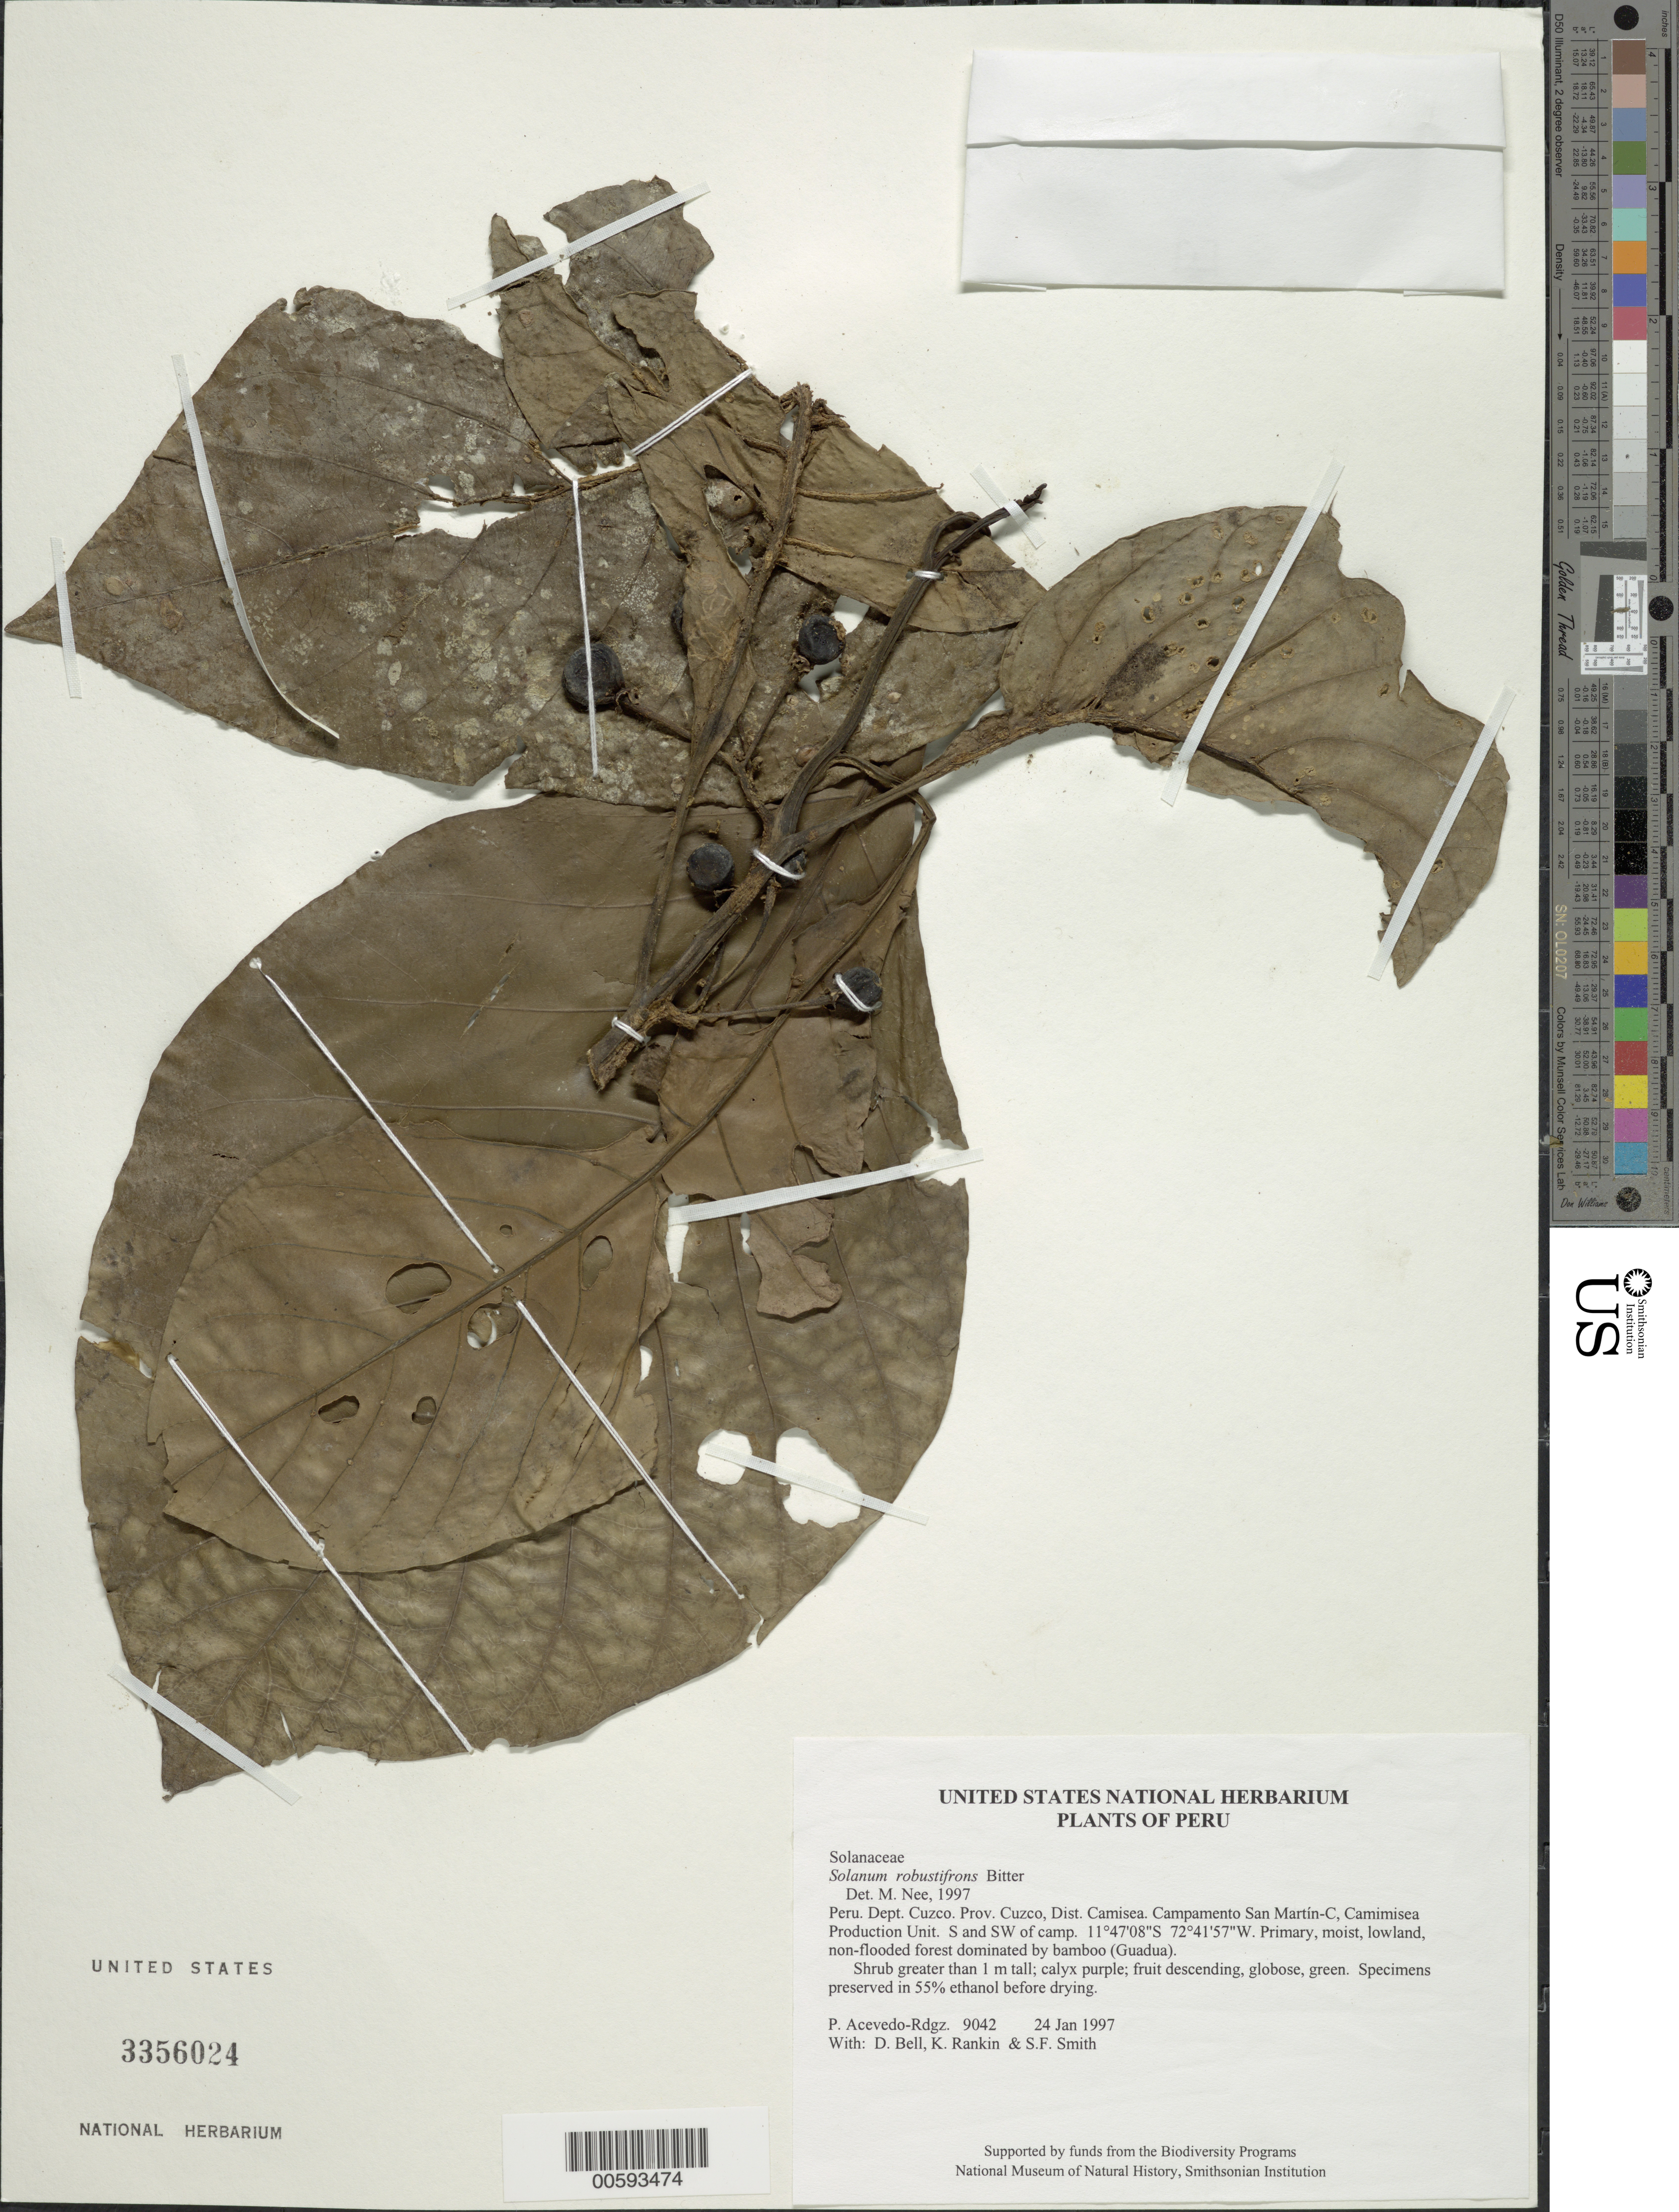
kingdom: Plantae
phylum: Tracheophyta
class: Magnoliopsida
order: Solanales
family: Solanaceae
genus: Solanum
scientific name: Solanum robustifrons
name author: Bitter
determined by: Nee, Michael H.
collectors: P. Acevedo-Rodr., D. A. Bell, K. B. Rankin & S.F. Smith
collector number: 9042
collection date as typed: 24 Jan 1997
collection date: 1997-01-24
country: Peru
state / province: Cusco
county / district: Cusco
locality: Districto Camisea, Campamento San Martín-C, Camimisea Production Unit. S and SW of camp.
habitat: Primary, moist, lowland, non-flooded forest dominated by bamboo (Guadua).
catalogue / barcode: US 3356024